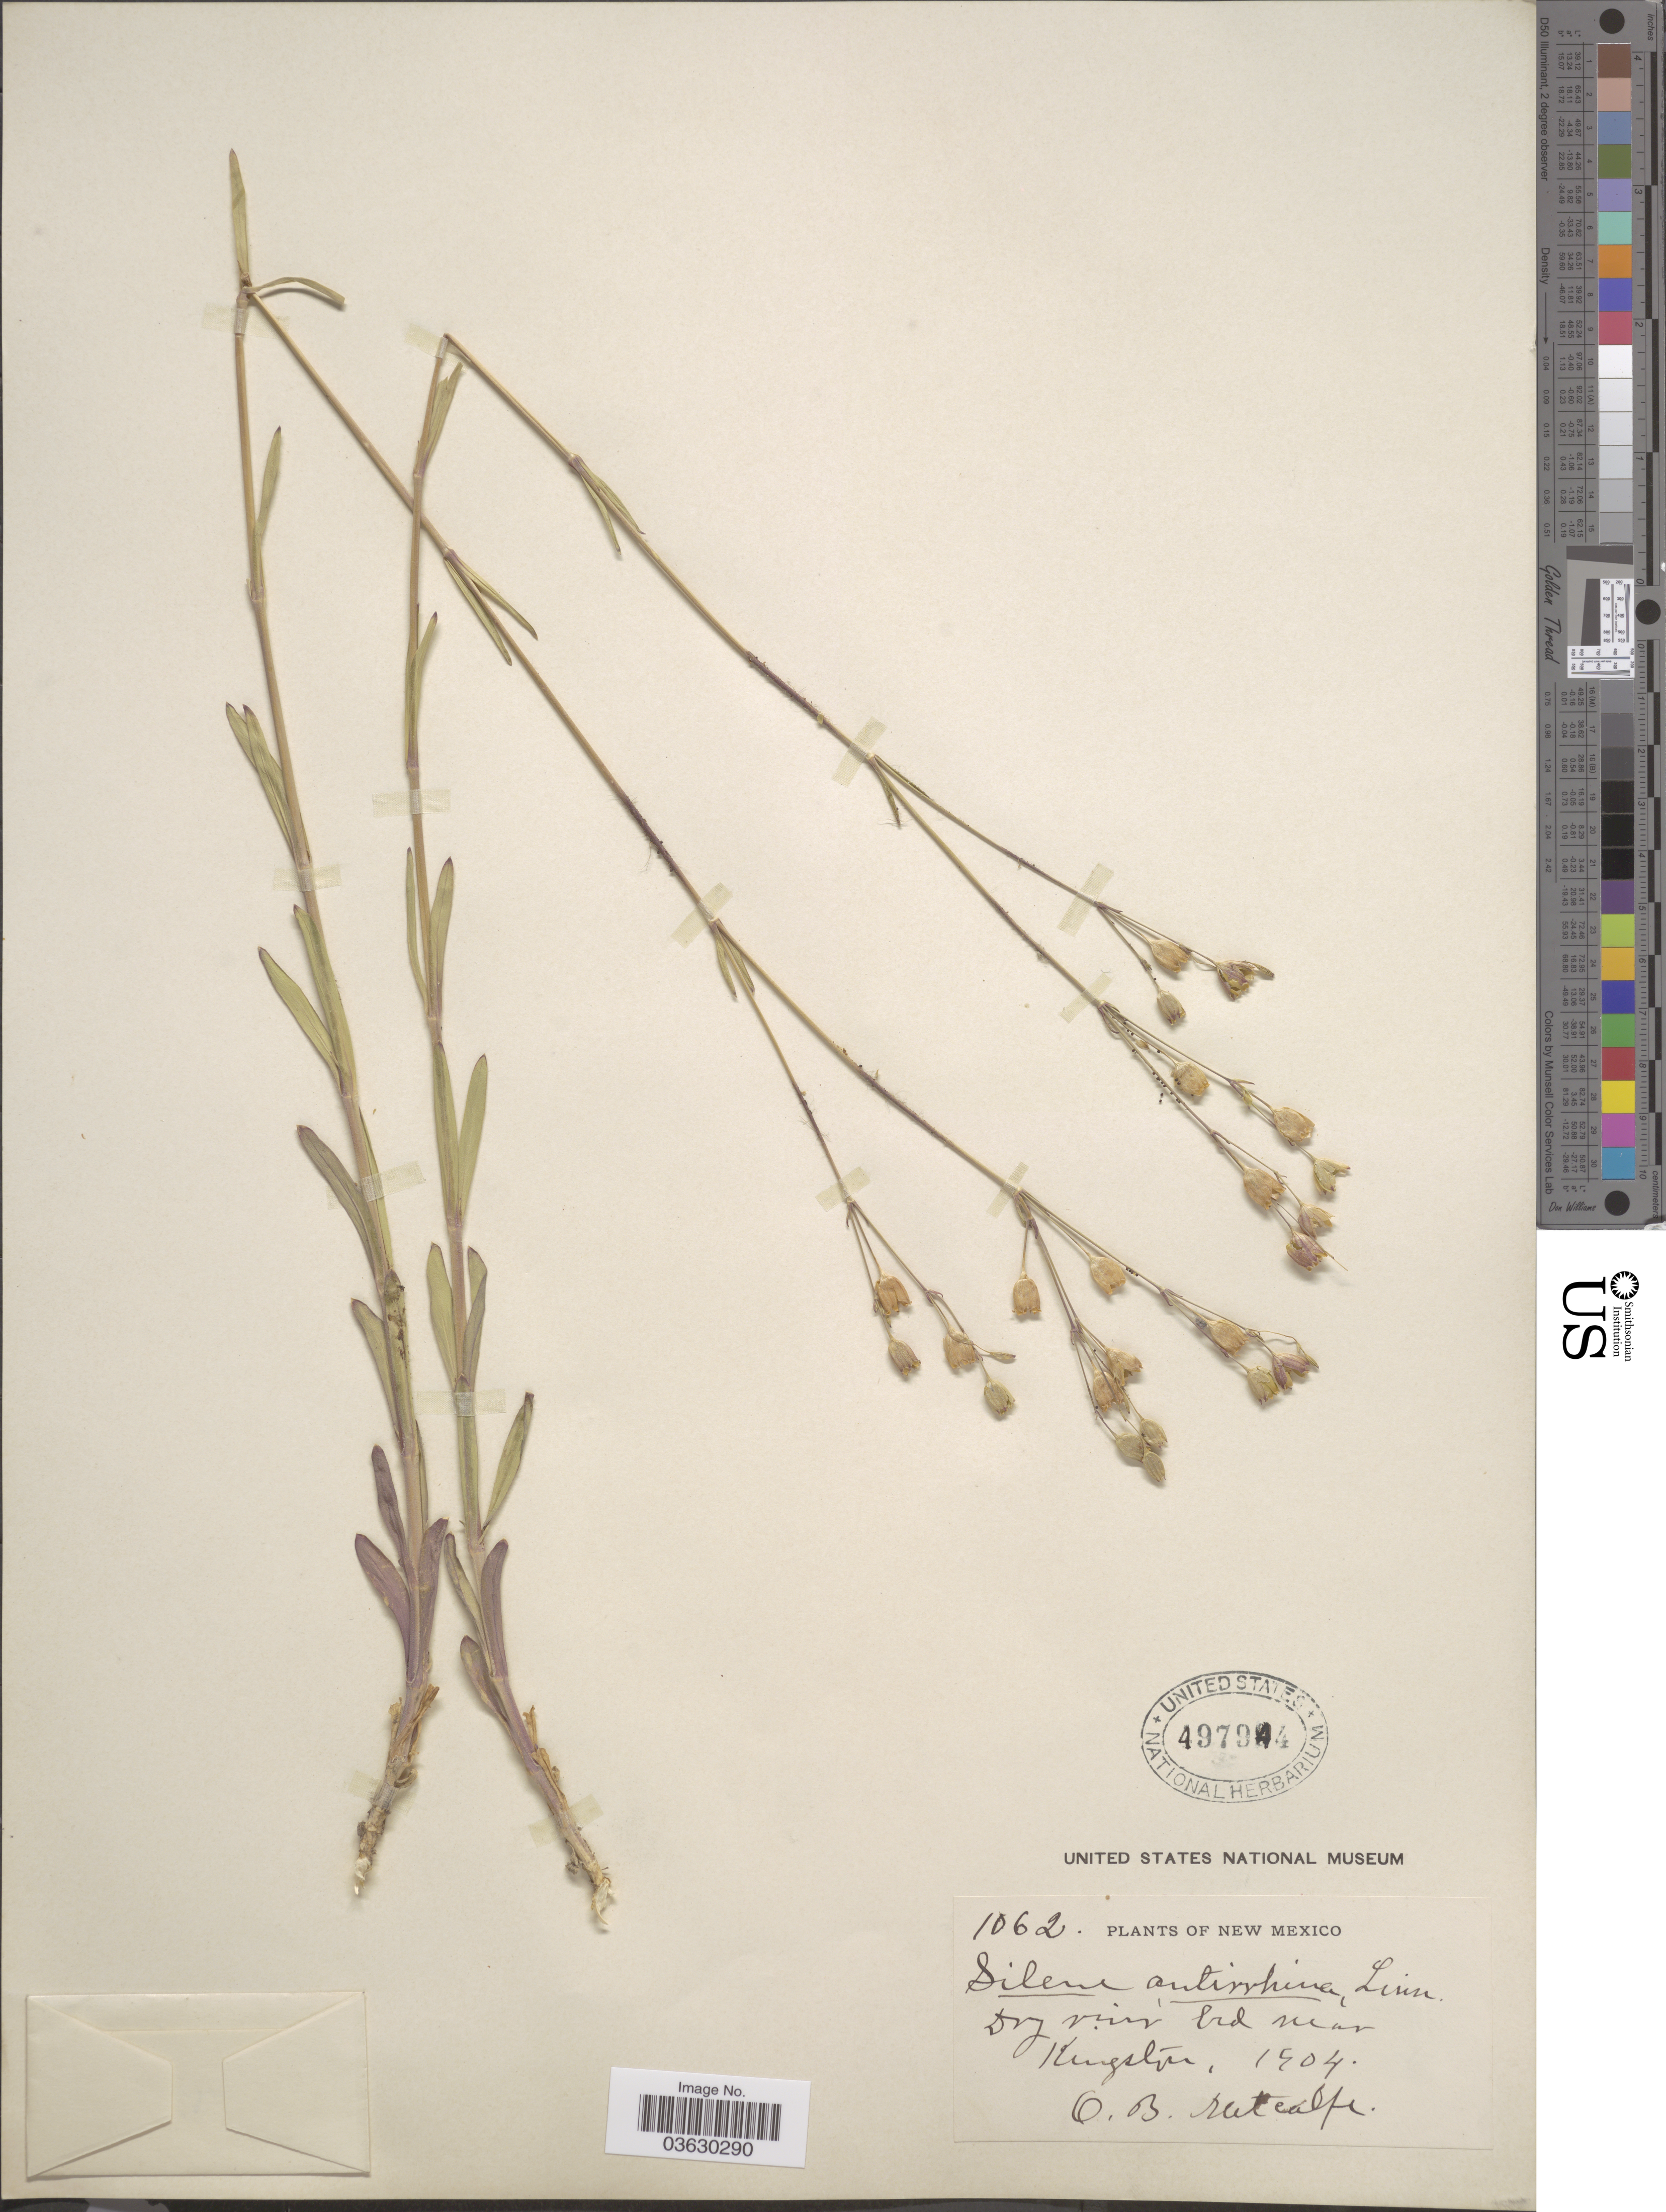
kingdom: Plantae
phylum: Tracheophyta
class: Magnoliopsida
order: Caryophyllales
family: Caryophyllaceae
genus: Silene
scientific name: Silene antirrhina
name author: L.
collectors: O. B. Metcalfe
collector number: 1062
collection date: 1904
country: United States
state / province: New Mexico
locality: Dry river bed near Kingston.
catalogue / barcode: US 497944